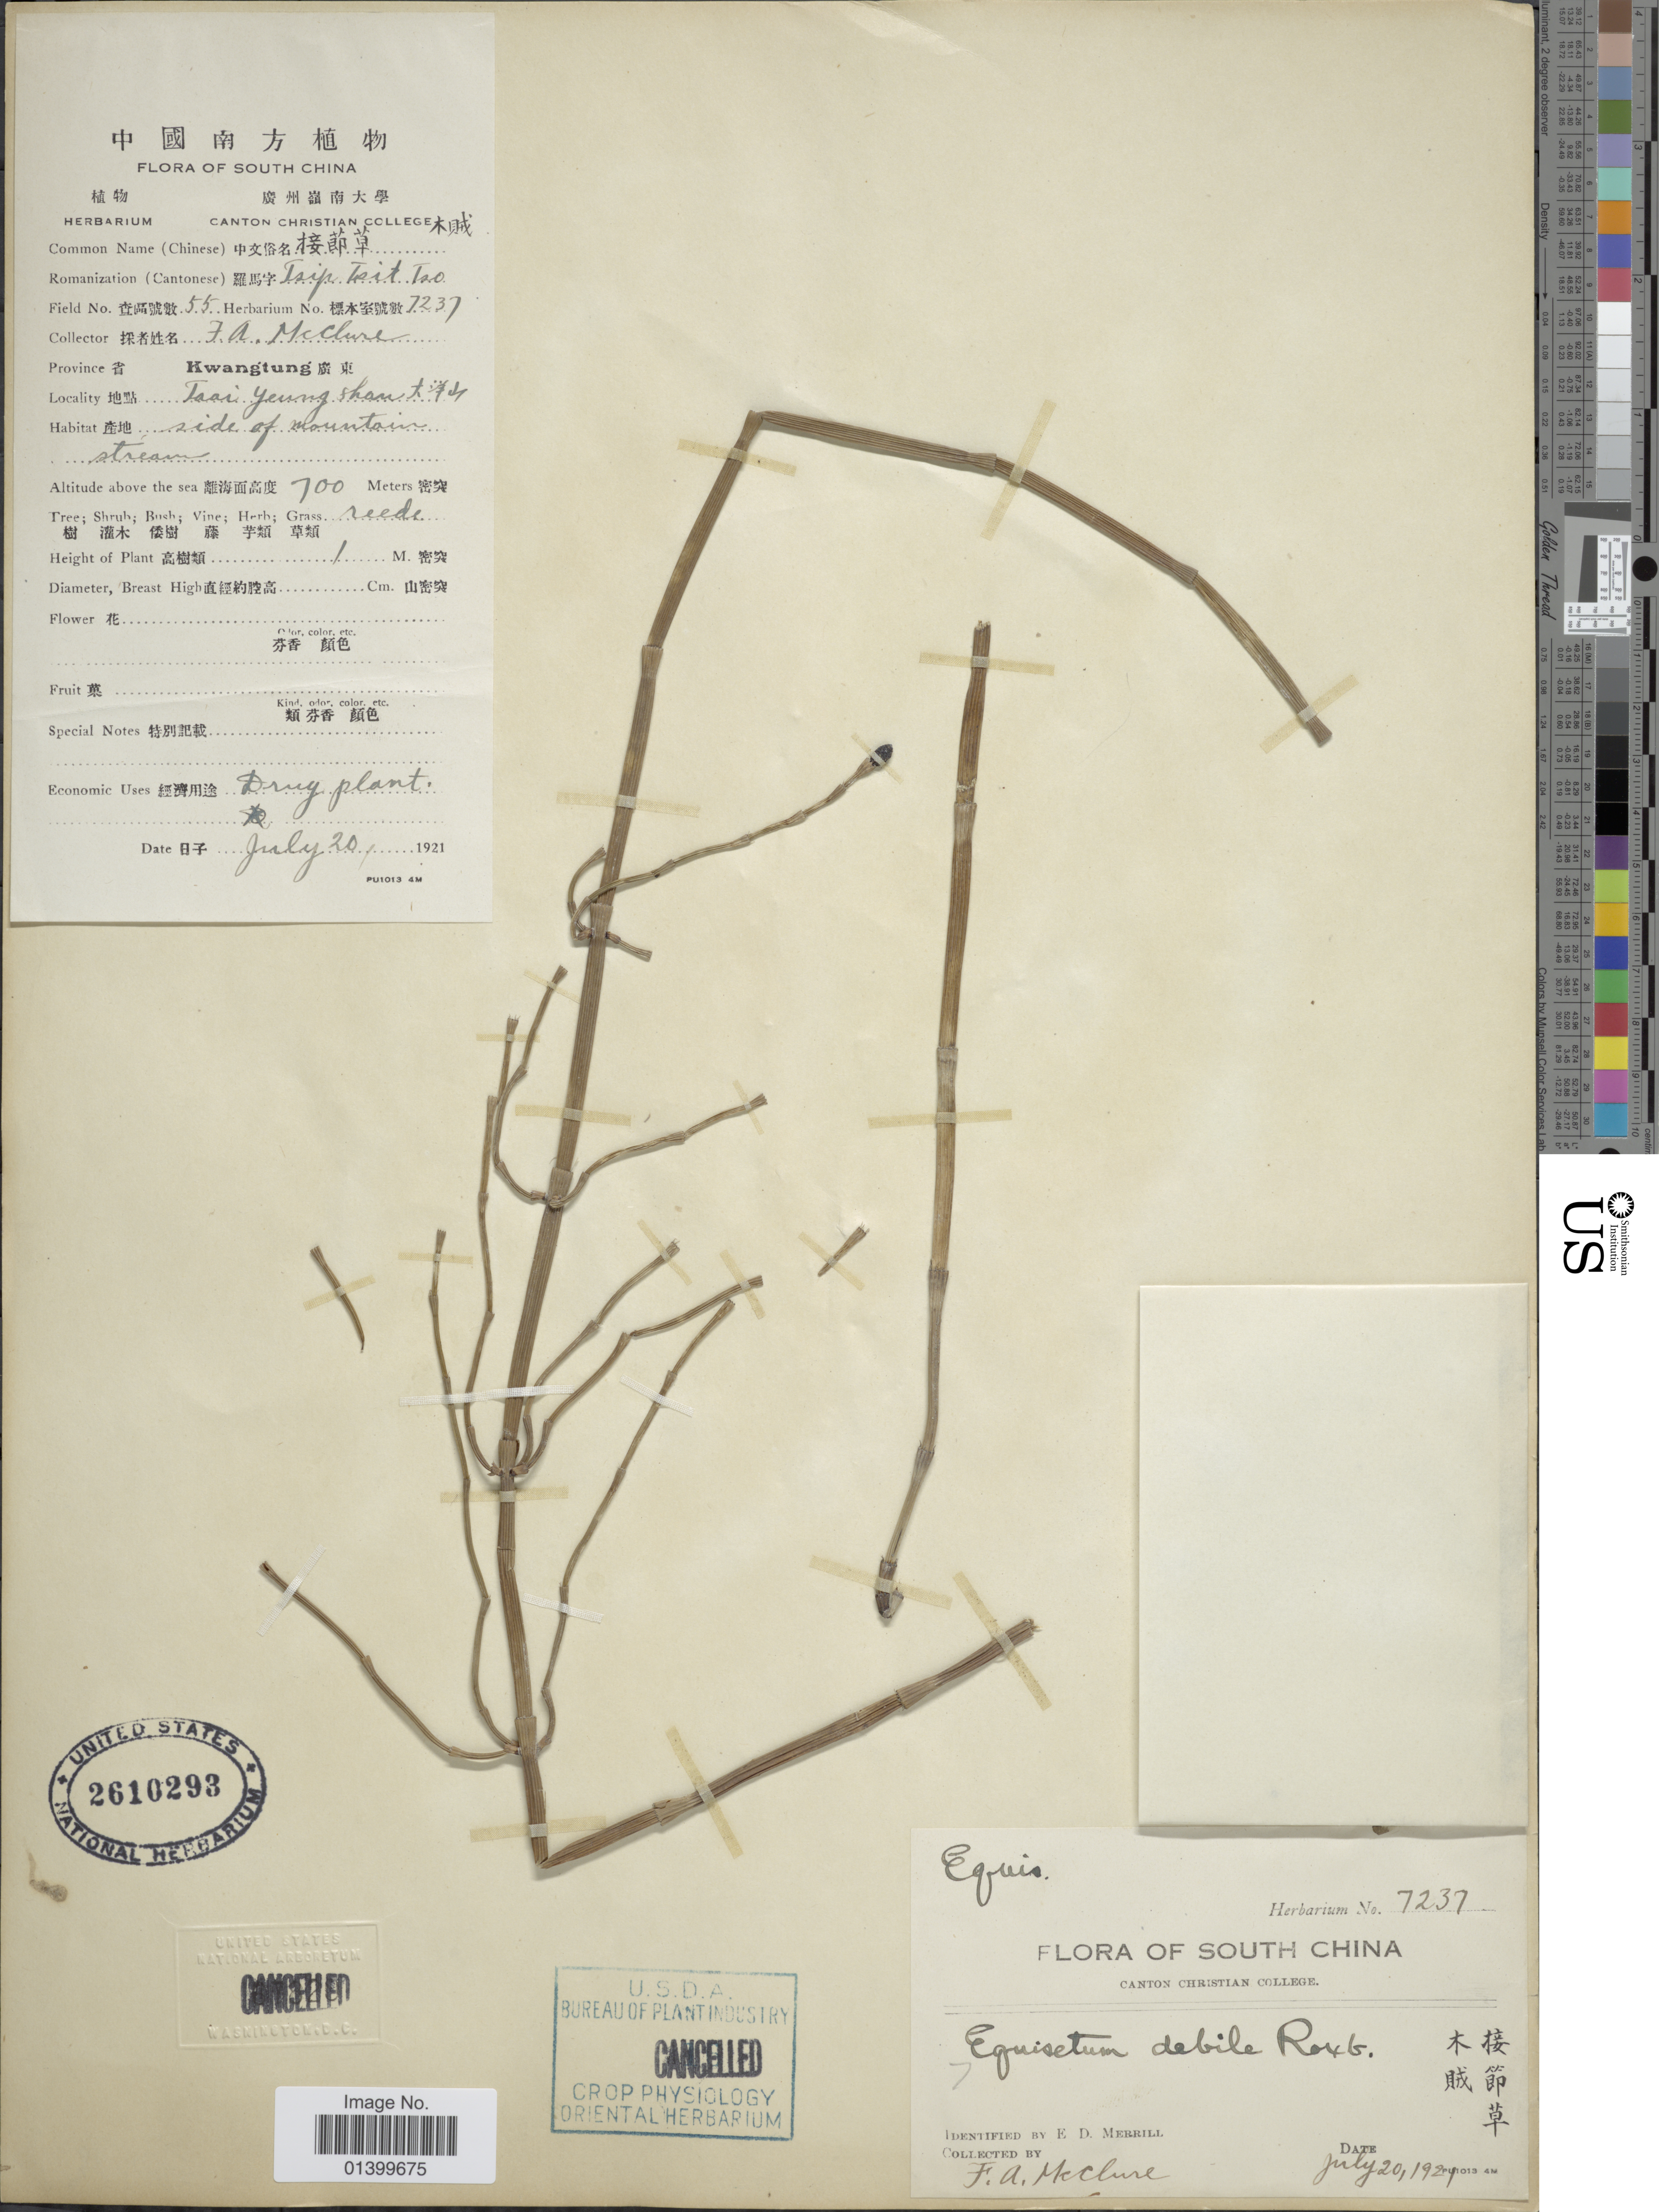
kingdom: Plantae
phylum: Tracheophyta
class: Polypodiopsida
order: Equisetales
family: Equisetaceae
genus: Equisetum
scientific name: Equisetum ramosissimum subsp. debile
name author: (Roxb. ex Vaucher) Hauke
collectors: F. A. McClure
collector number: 7237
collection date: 1921-07-20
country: China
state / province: Guangdong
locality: Flora of South China. Province Kwangtung. Tsai Yeung Shant [interpreted]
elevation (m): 700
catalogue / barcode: US 2610293